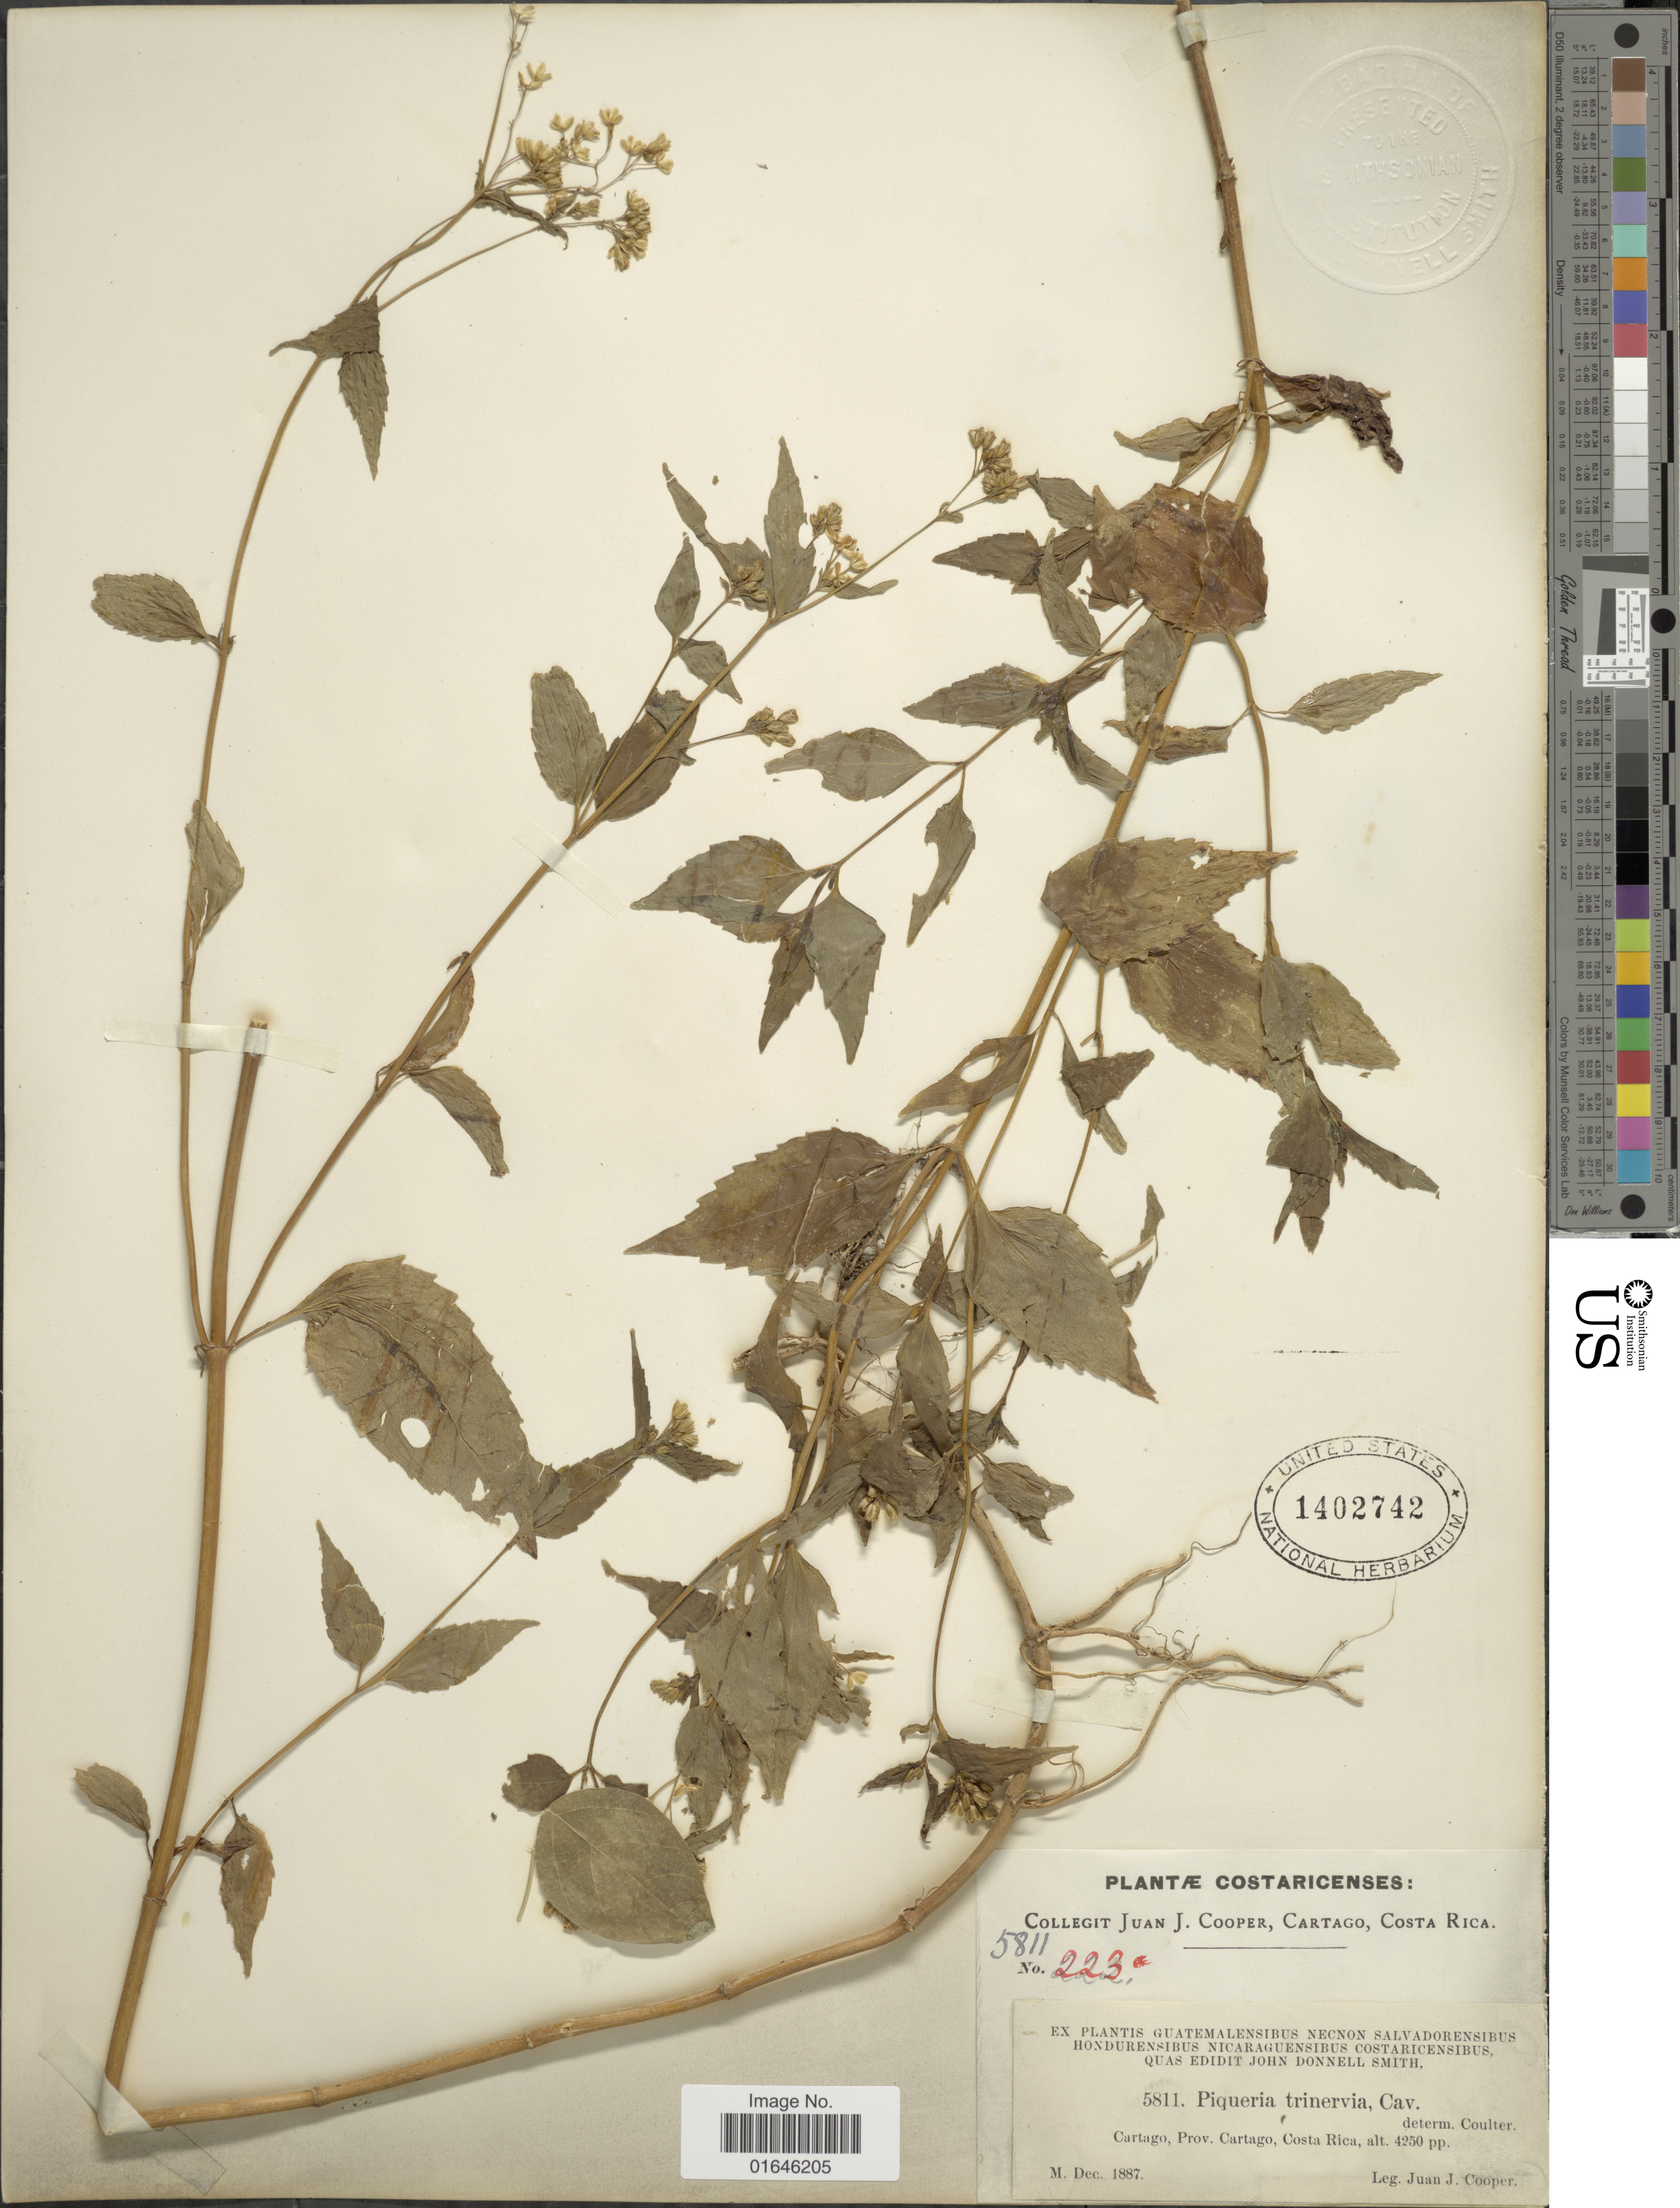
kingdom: Plantae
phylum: Tracheophyta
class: Magnoliopsida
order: Asterales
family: Asteraceae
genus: Piqueria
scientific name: Piqueria trinervia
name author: Cav.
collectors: J. J. Cooper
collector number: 5811/223a*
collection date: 1887-12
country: Costa Rica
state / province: Cartago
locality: Cartago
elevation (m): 1295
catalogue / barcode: US 1402742